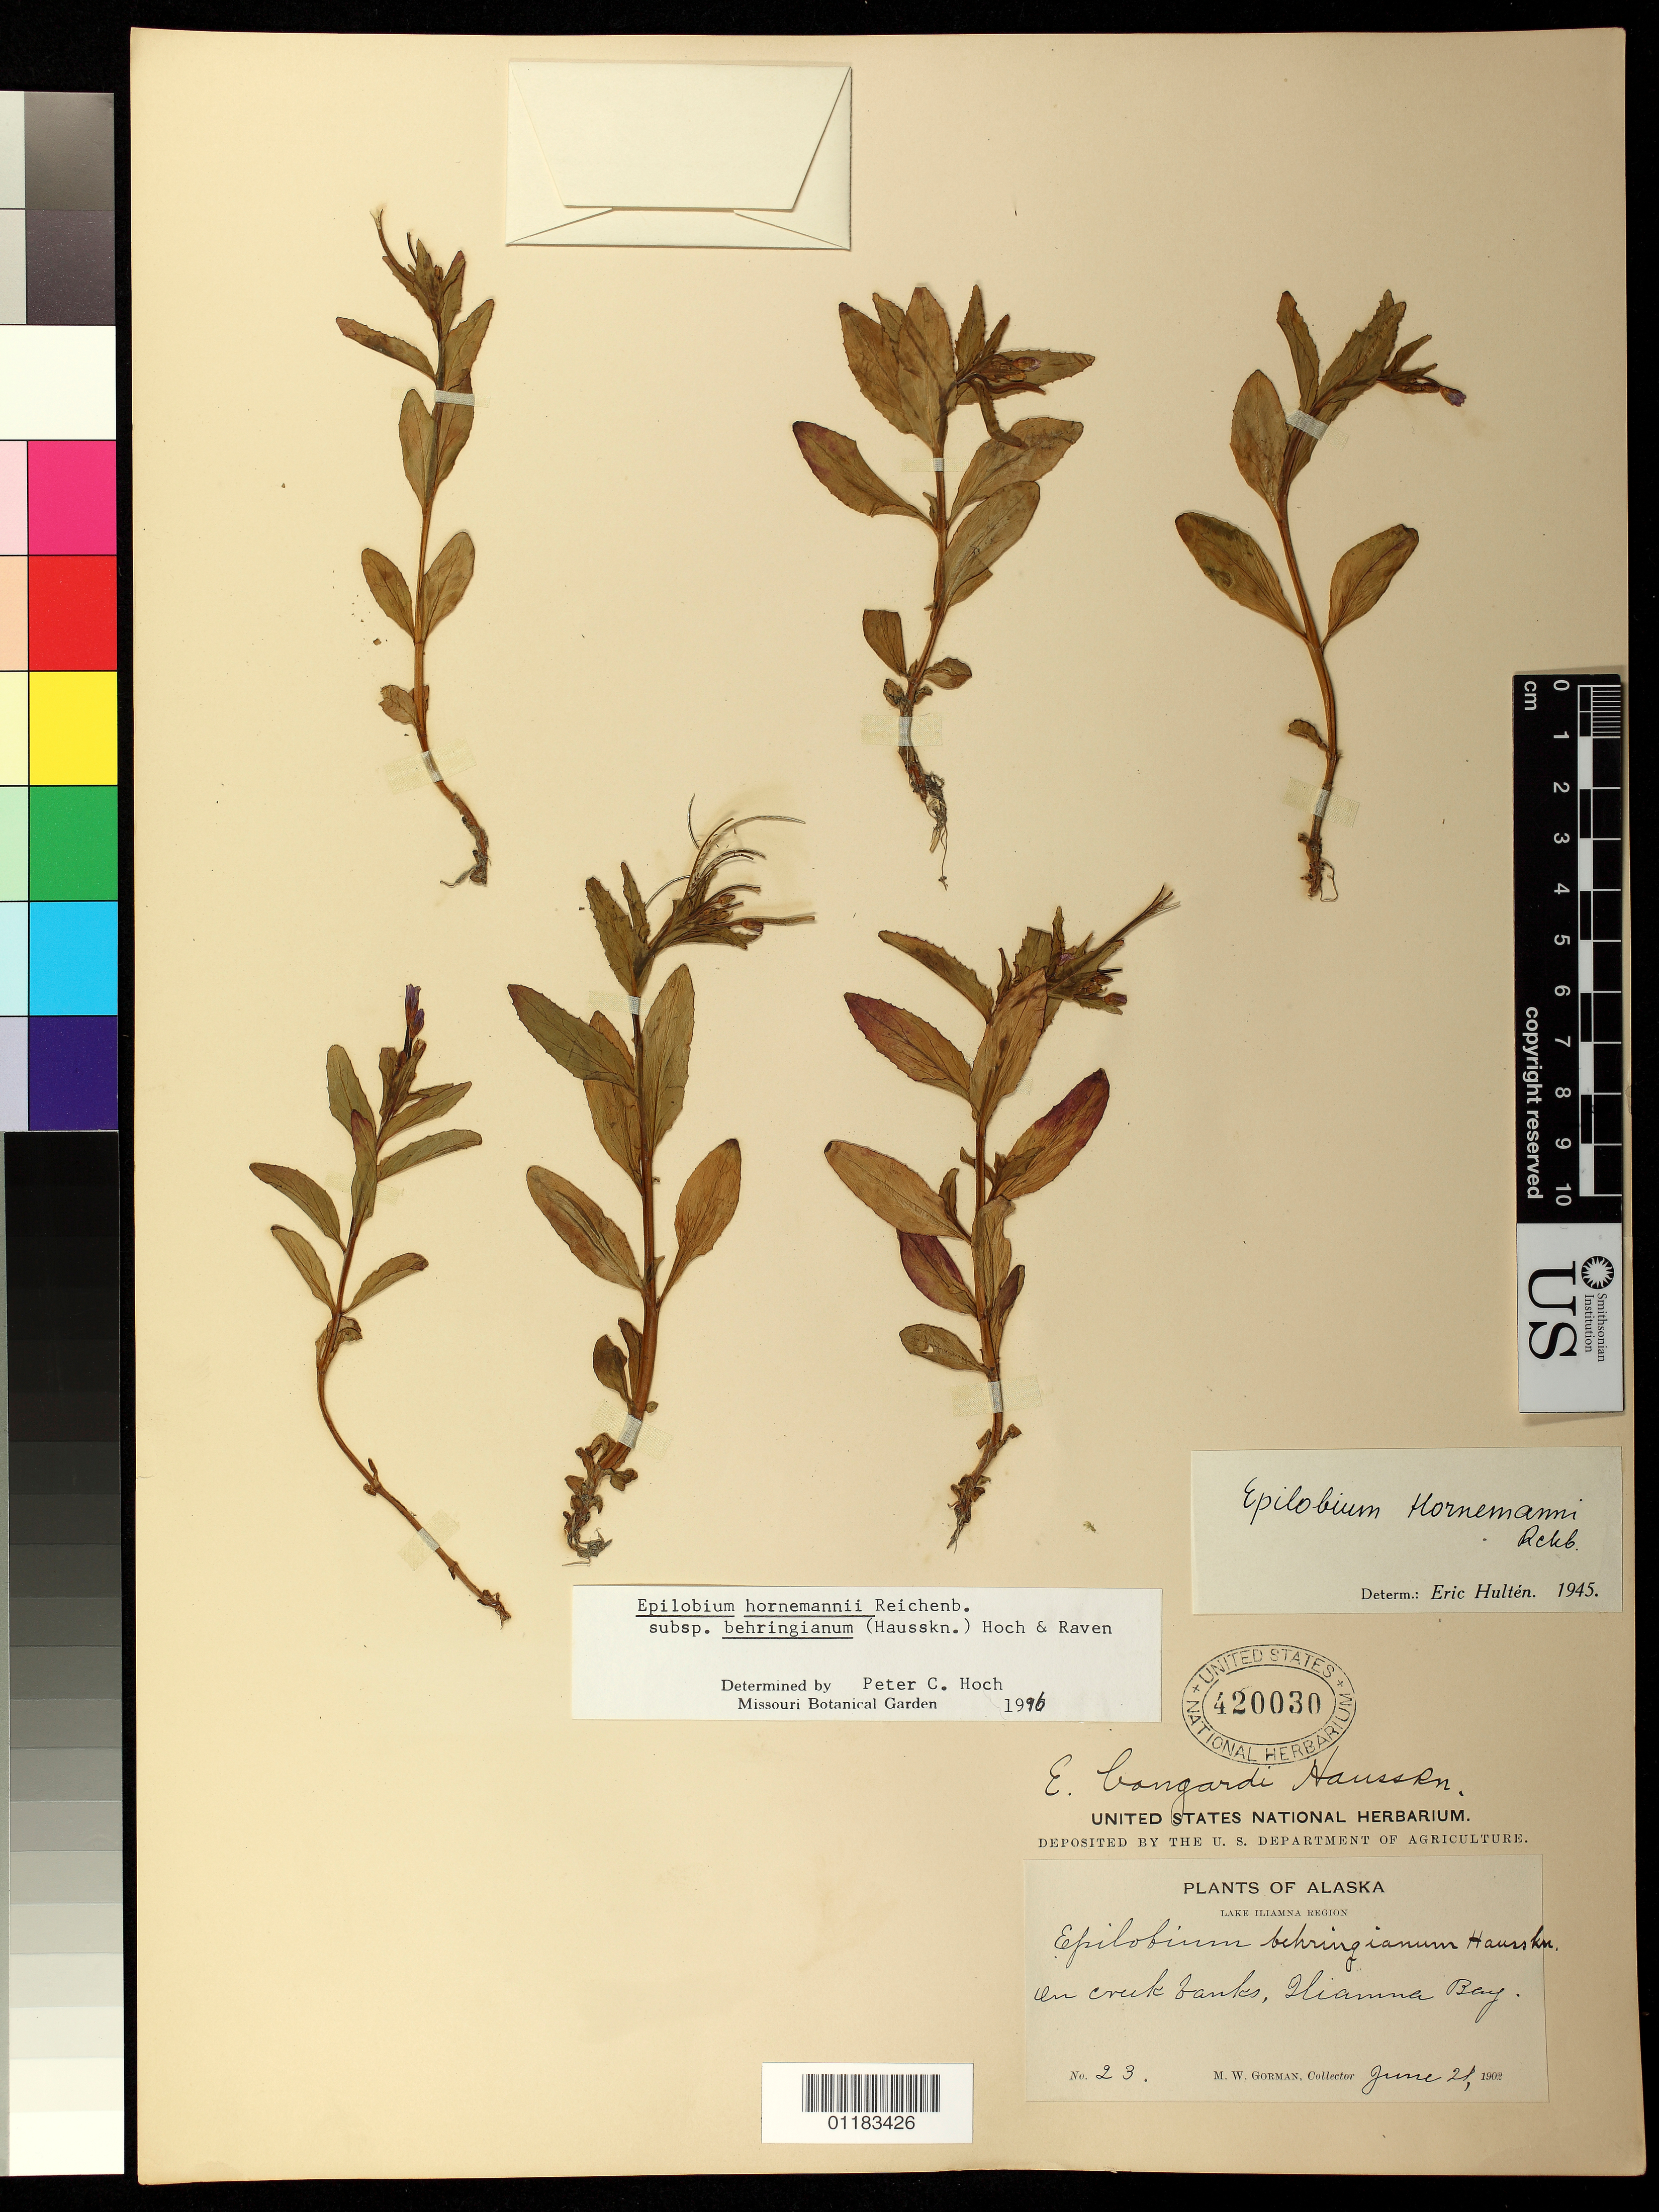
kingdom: Plantae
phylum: Tracheophyta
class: Magnoliopsida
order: Myrtales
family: Onagraceae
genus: Epilobium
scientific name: Epilobium hornemannii subsp. behringianum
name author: (Hausskn.) Hoch & P.H. Raven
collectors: M. W. Gorman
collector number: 23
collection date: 1902-06-28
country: United States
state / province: Alaska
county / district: Lake and Peninsula Borough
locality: On creek banks, Iliamna Bay.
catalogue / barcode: US 420030